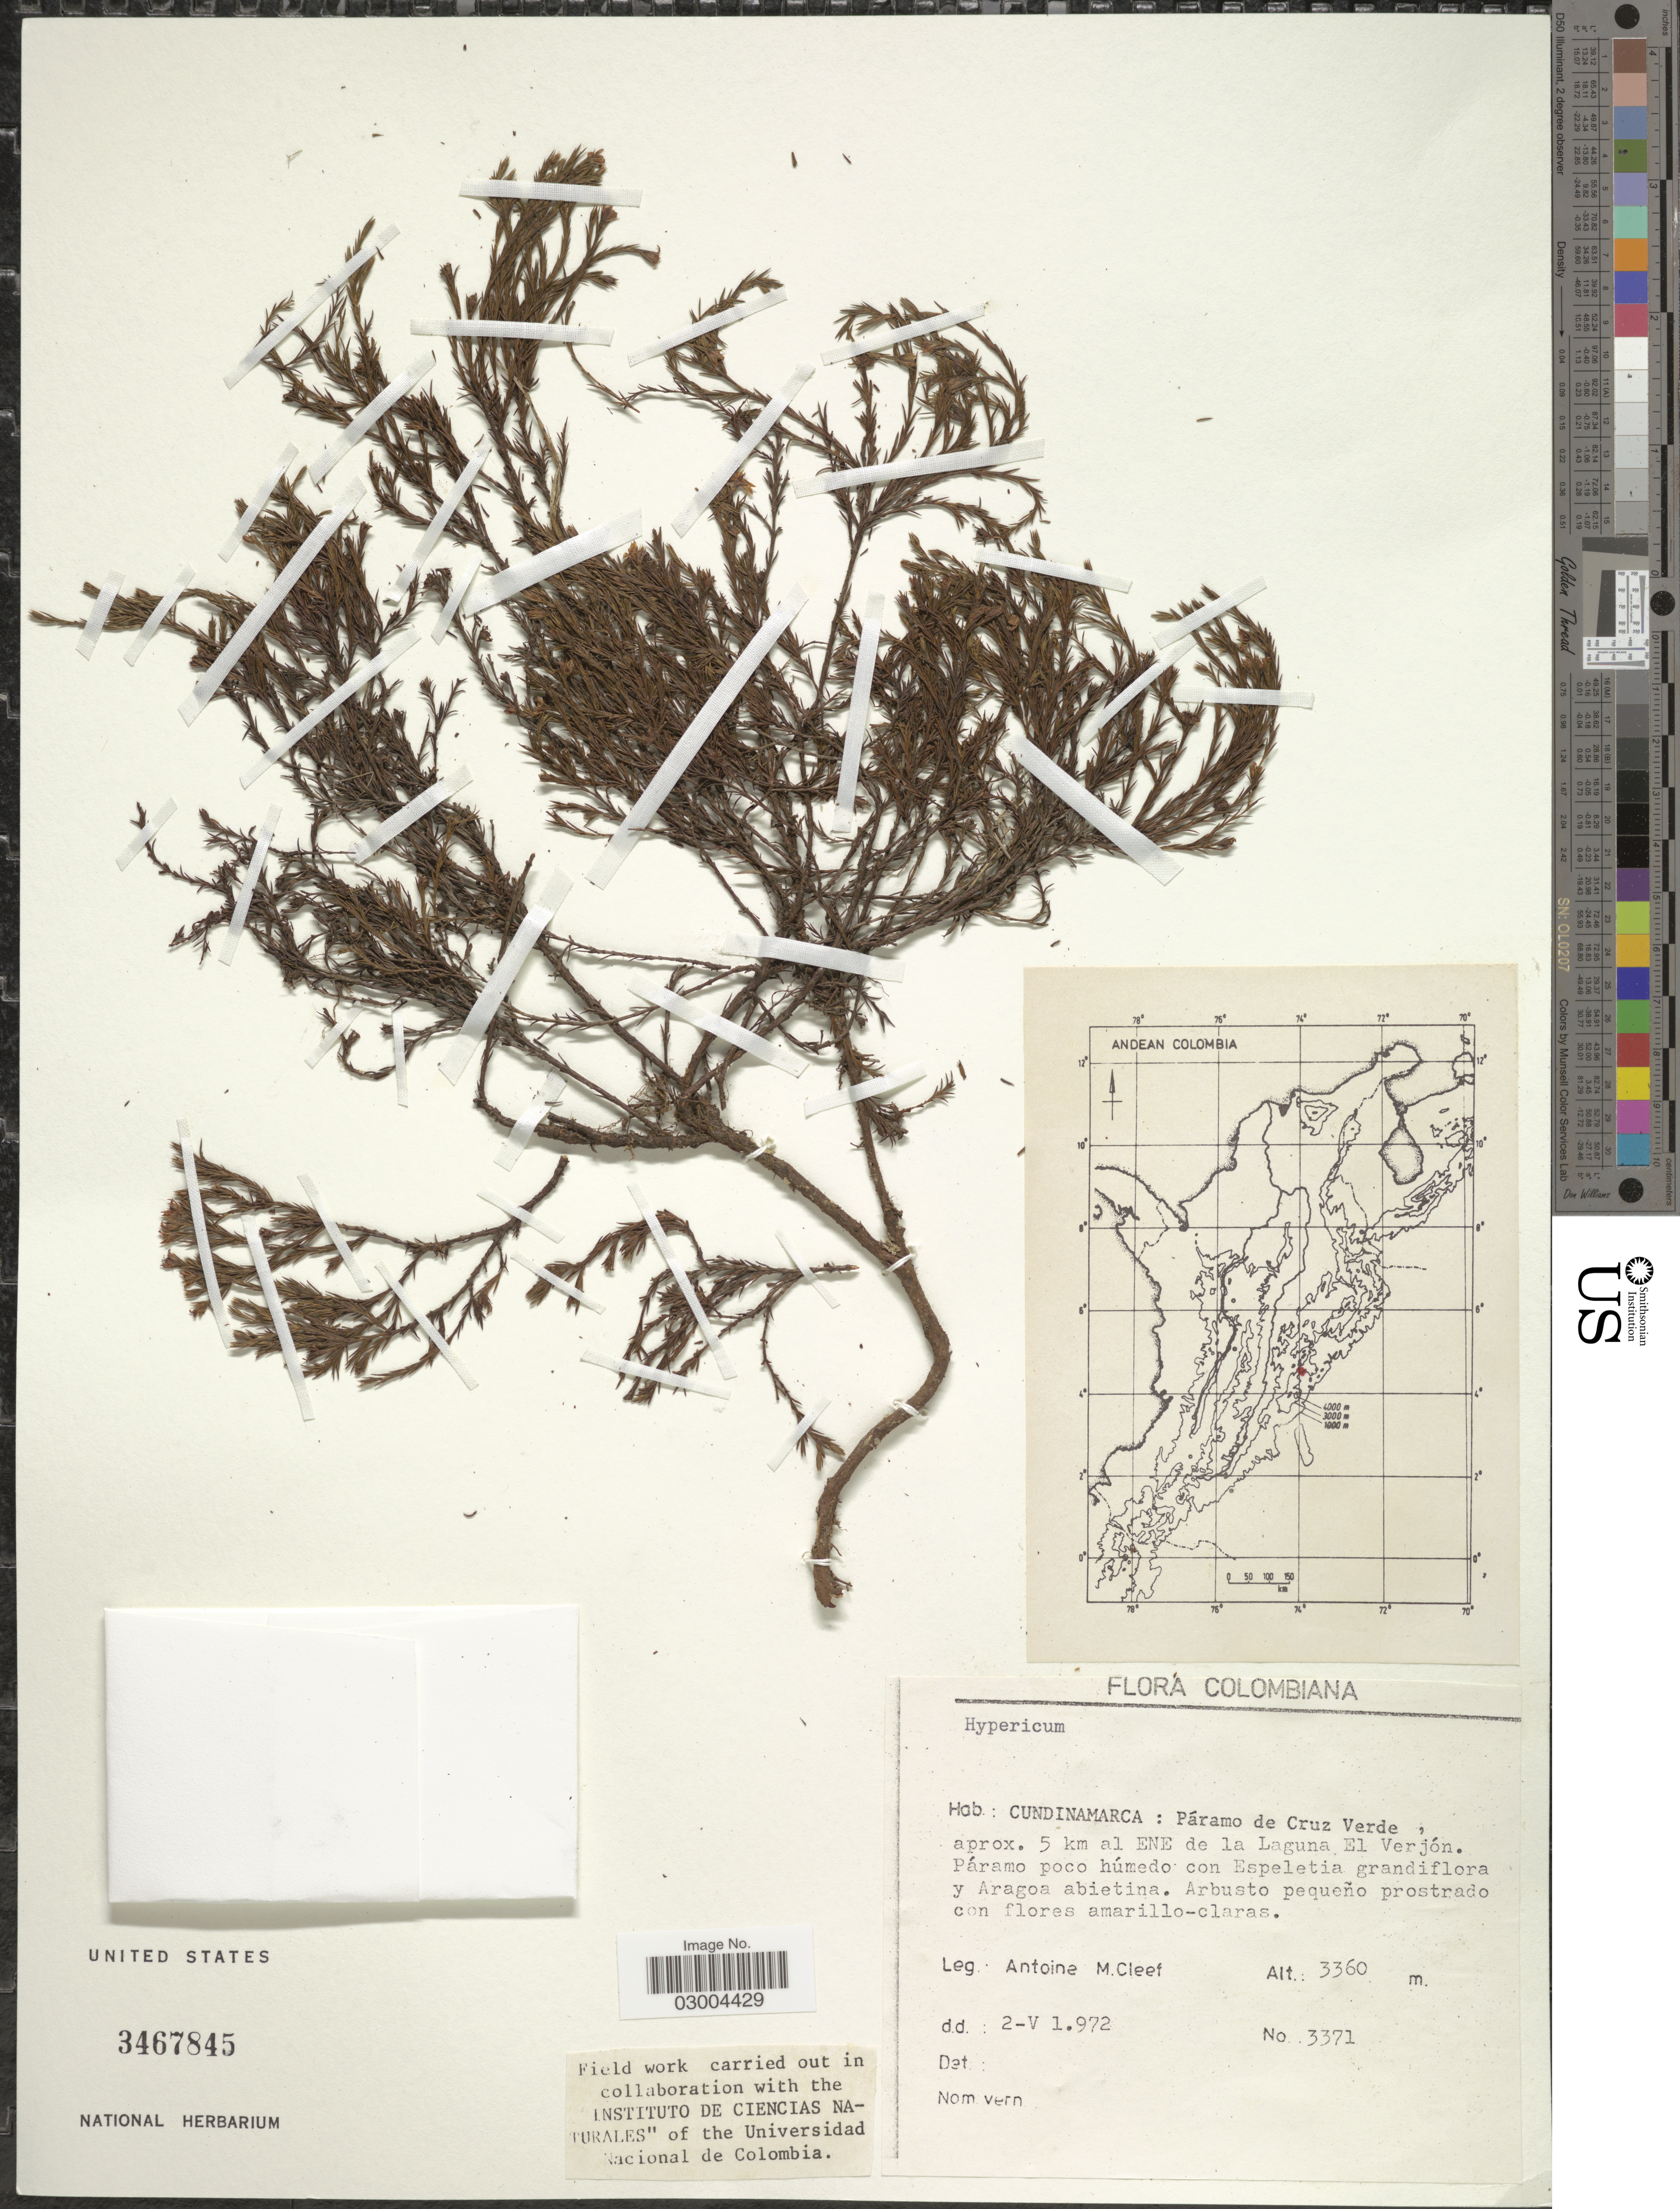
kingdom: Plantae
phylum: Tracheophyta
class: Magnoliopsida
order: Malpighiales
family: Hypericaceae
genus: Hypericum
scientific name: Hypericum sp.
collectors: A. M. Cleef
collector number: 3371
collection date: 1972-05-02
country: Colombia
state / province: Cundinamarca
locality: Páramo de Cruz Verde, aprox. 5 km al ENE de la Laguna El Verjón.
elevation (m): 3360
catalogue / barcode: US 3467845